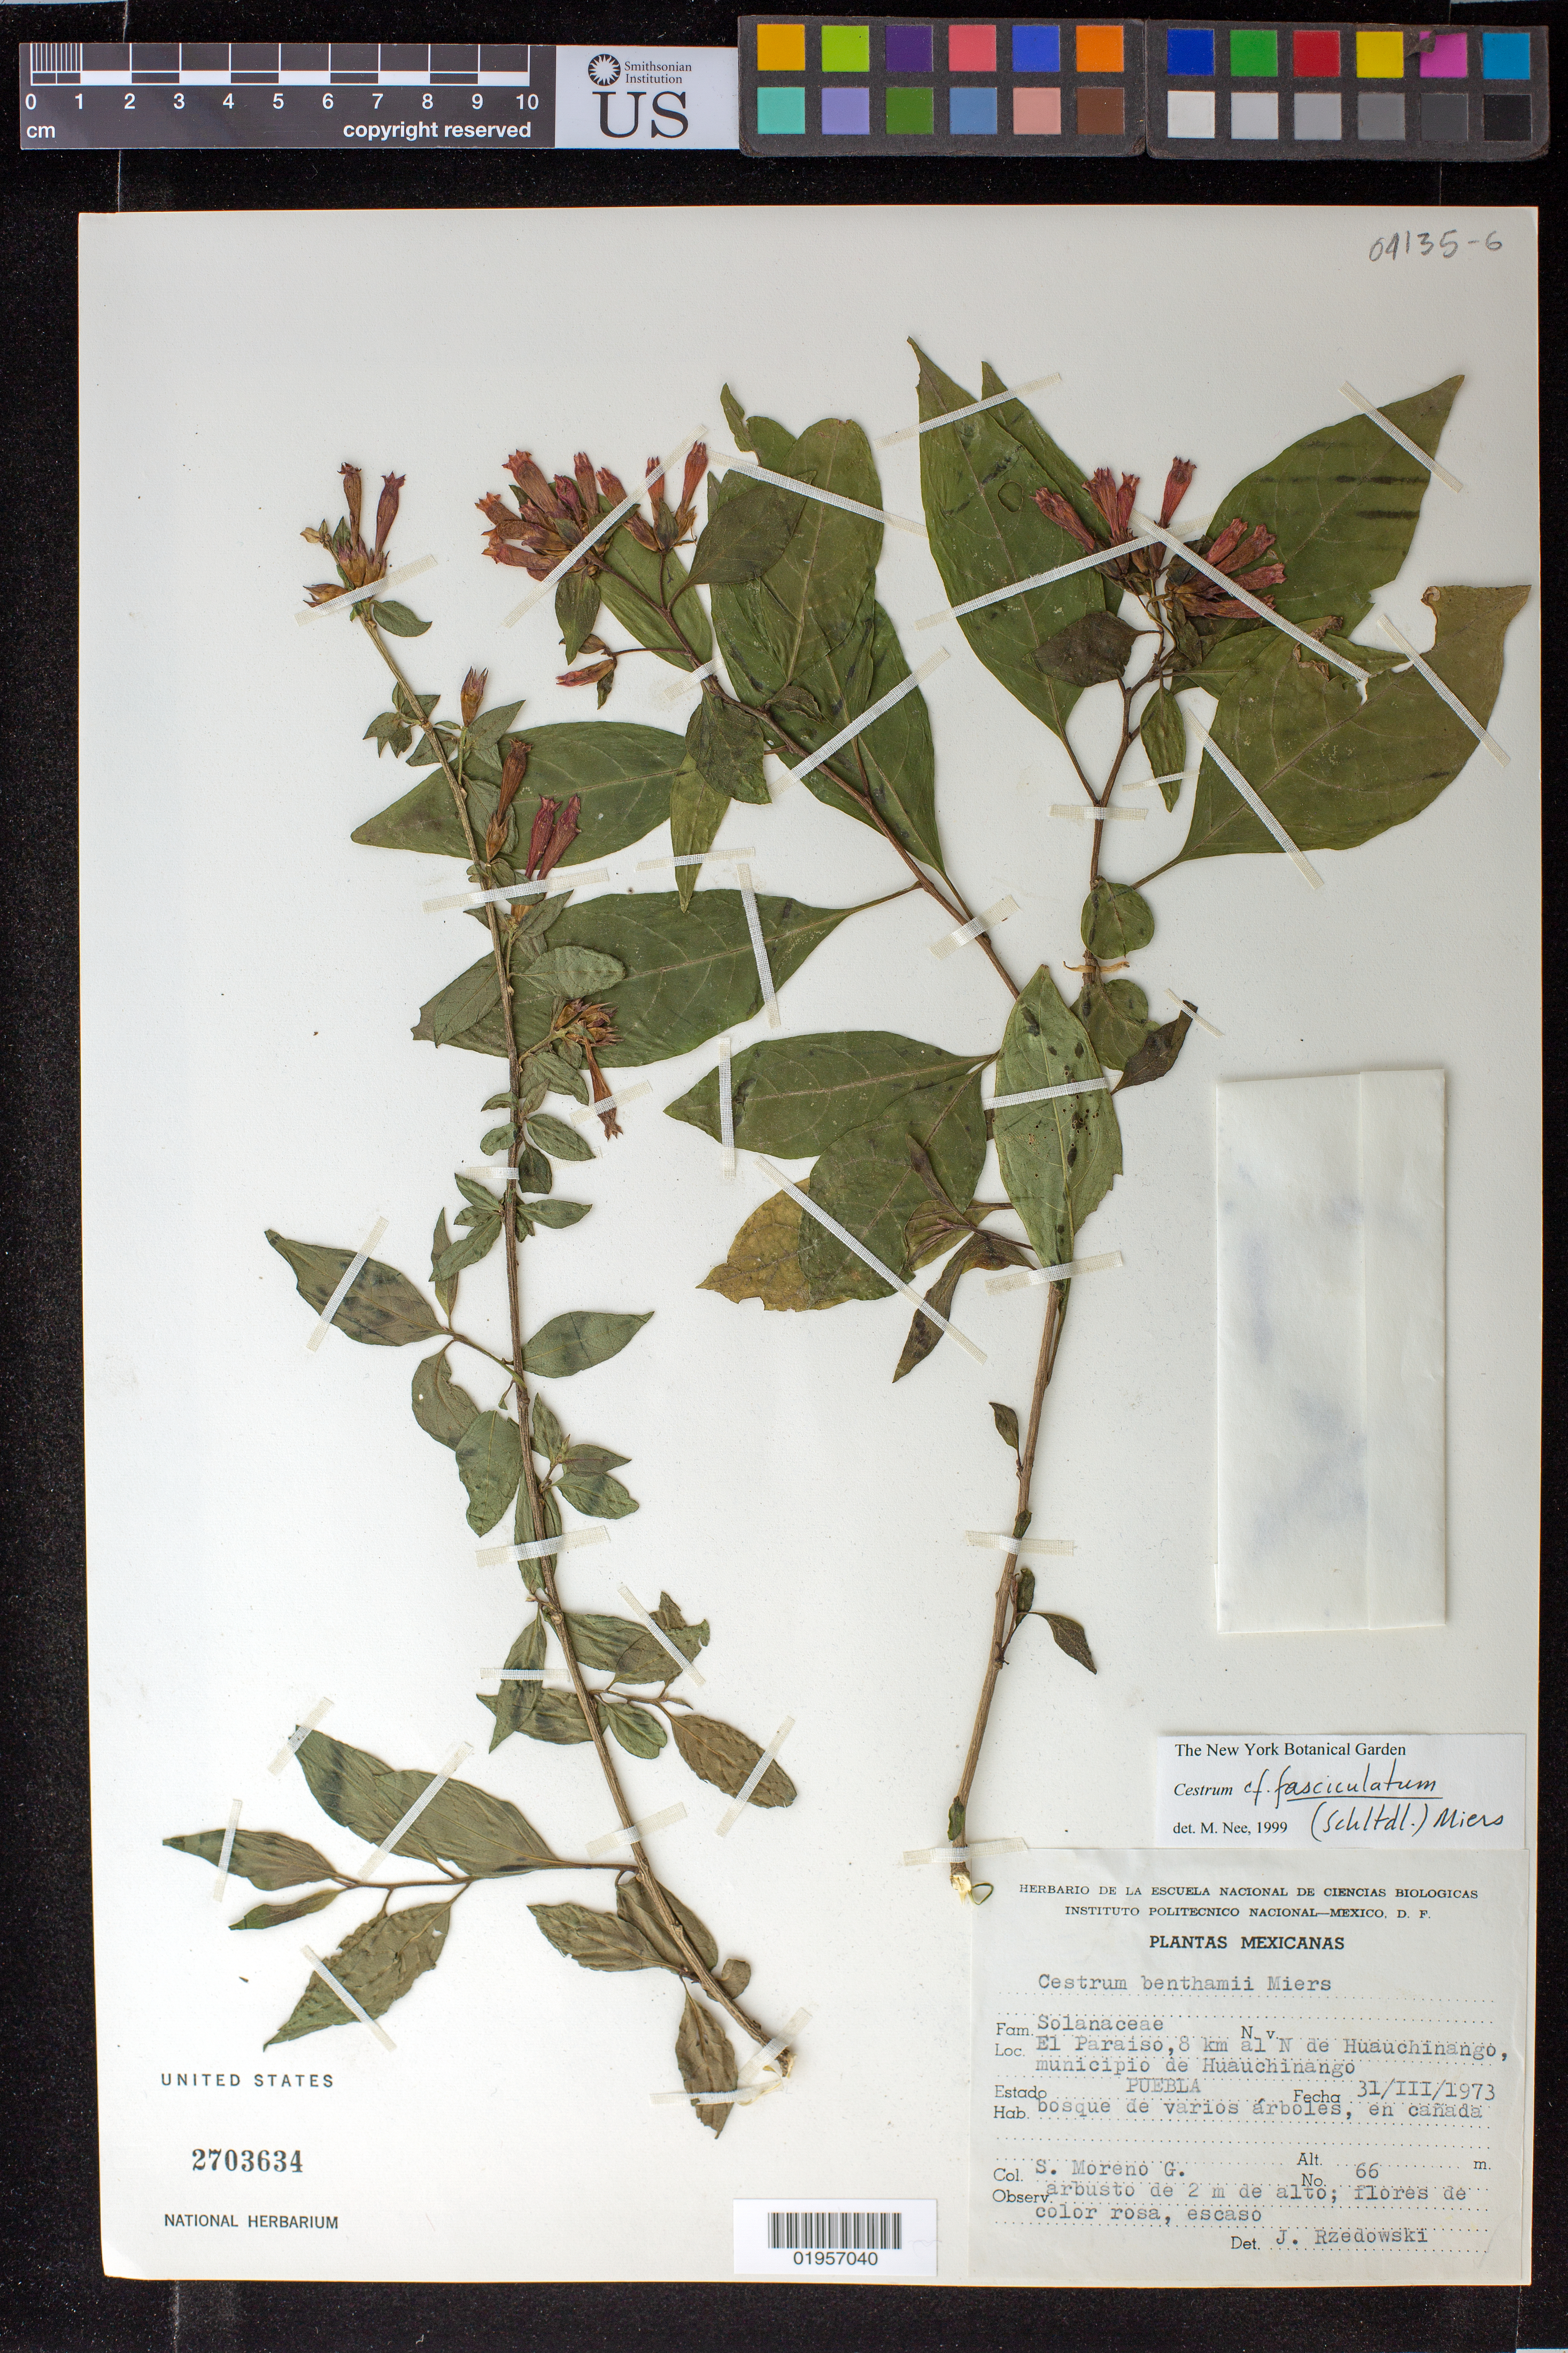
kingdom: Plantae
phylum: Tracheophyta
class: Magnoliopsida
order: Solanales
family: Solanaceae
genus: Cestrum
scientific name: Cestrum fasciculatum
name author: (Schltdl.) Miers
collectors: S. Moreno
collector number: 66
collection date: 1973-03-31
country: Mexico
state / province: Puebla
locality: ElParaiso, 8 km al N de Huauchinango, municipio Huauchinango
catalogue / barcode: US 2703634